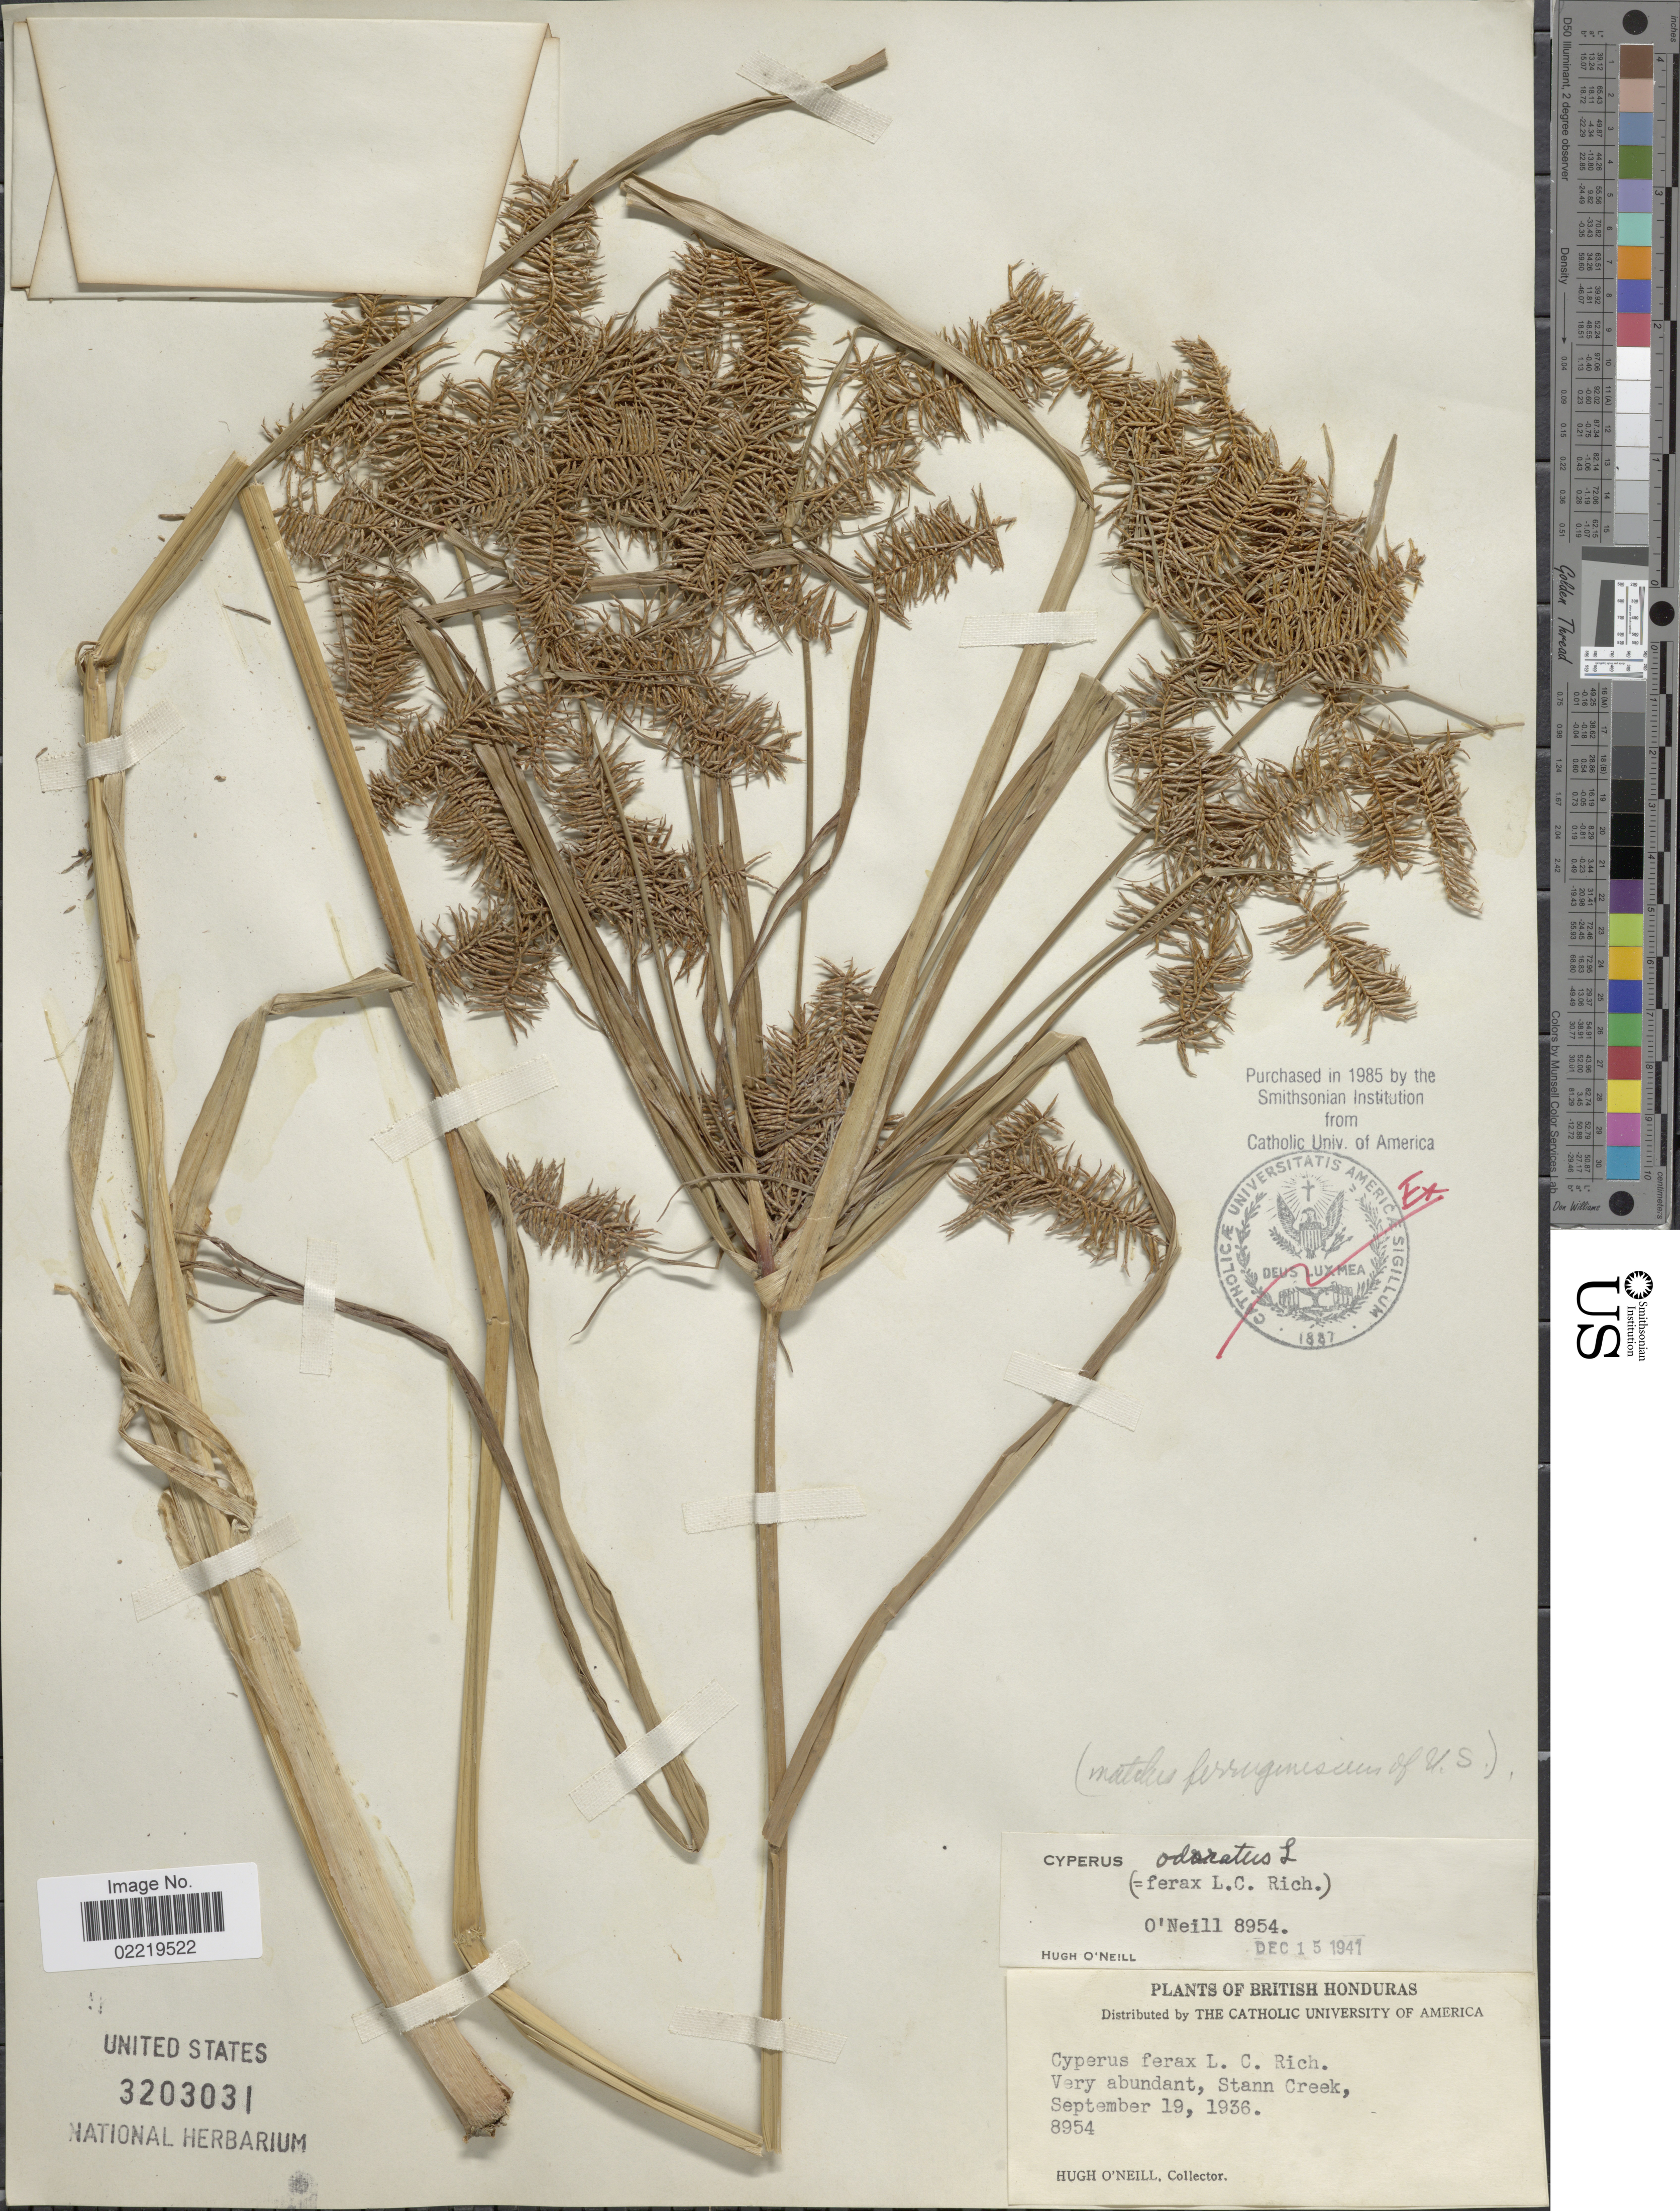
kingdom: Plantae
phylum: Tracheophyta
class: Liliopsida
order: Poales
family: Cyperaceae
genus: Cyperus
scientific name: Cyperus odoratus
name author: L.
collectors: H. O'Neill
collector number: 8954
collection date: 1936-09-19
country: Belize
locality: British Honduras, very abundant, Stann Creek.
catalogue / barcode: US 3203031